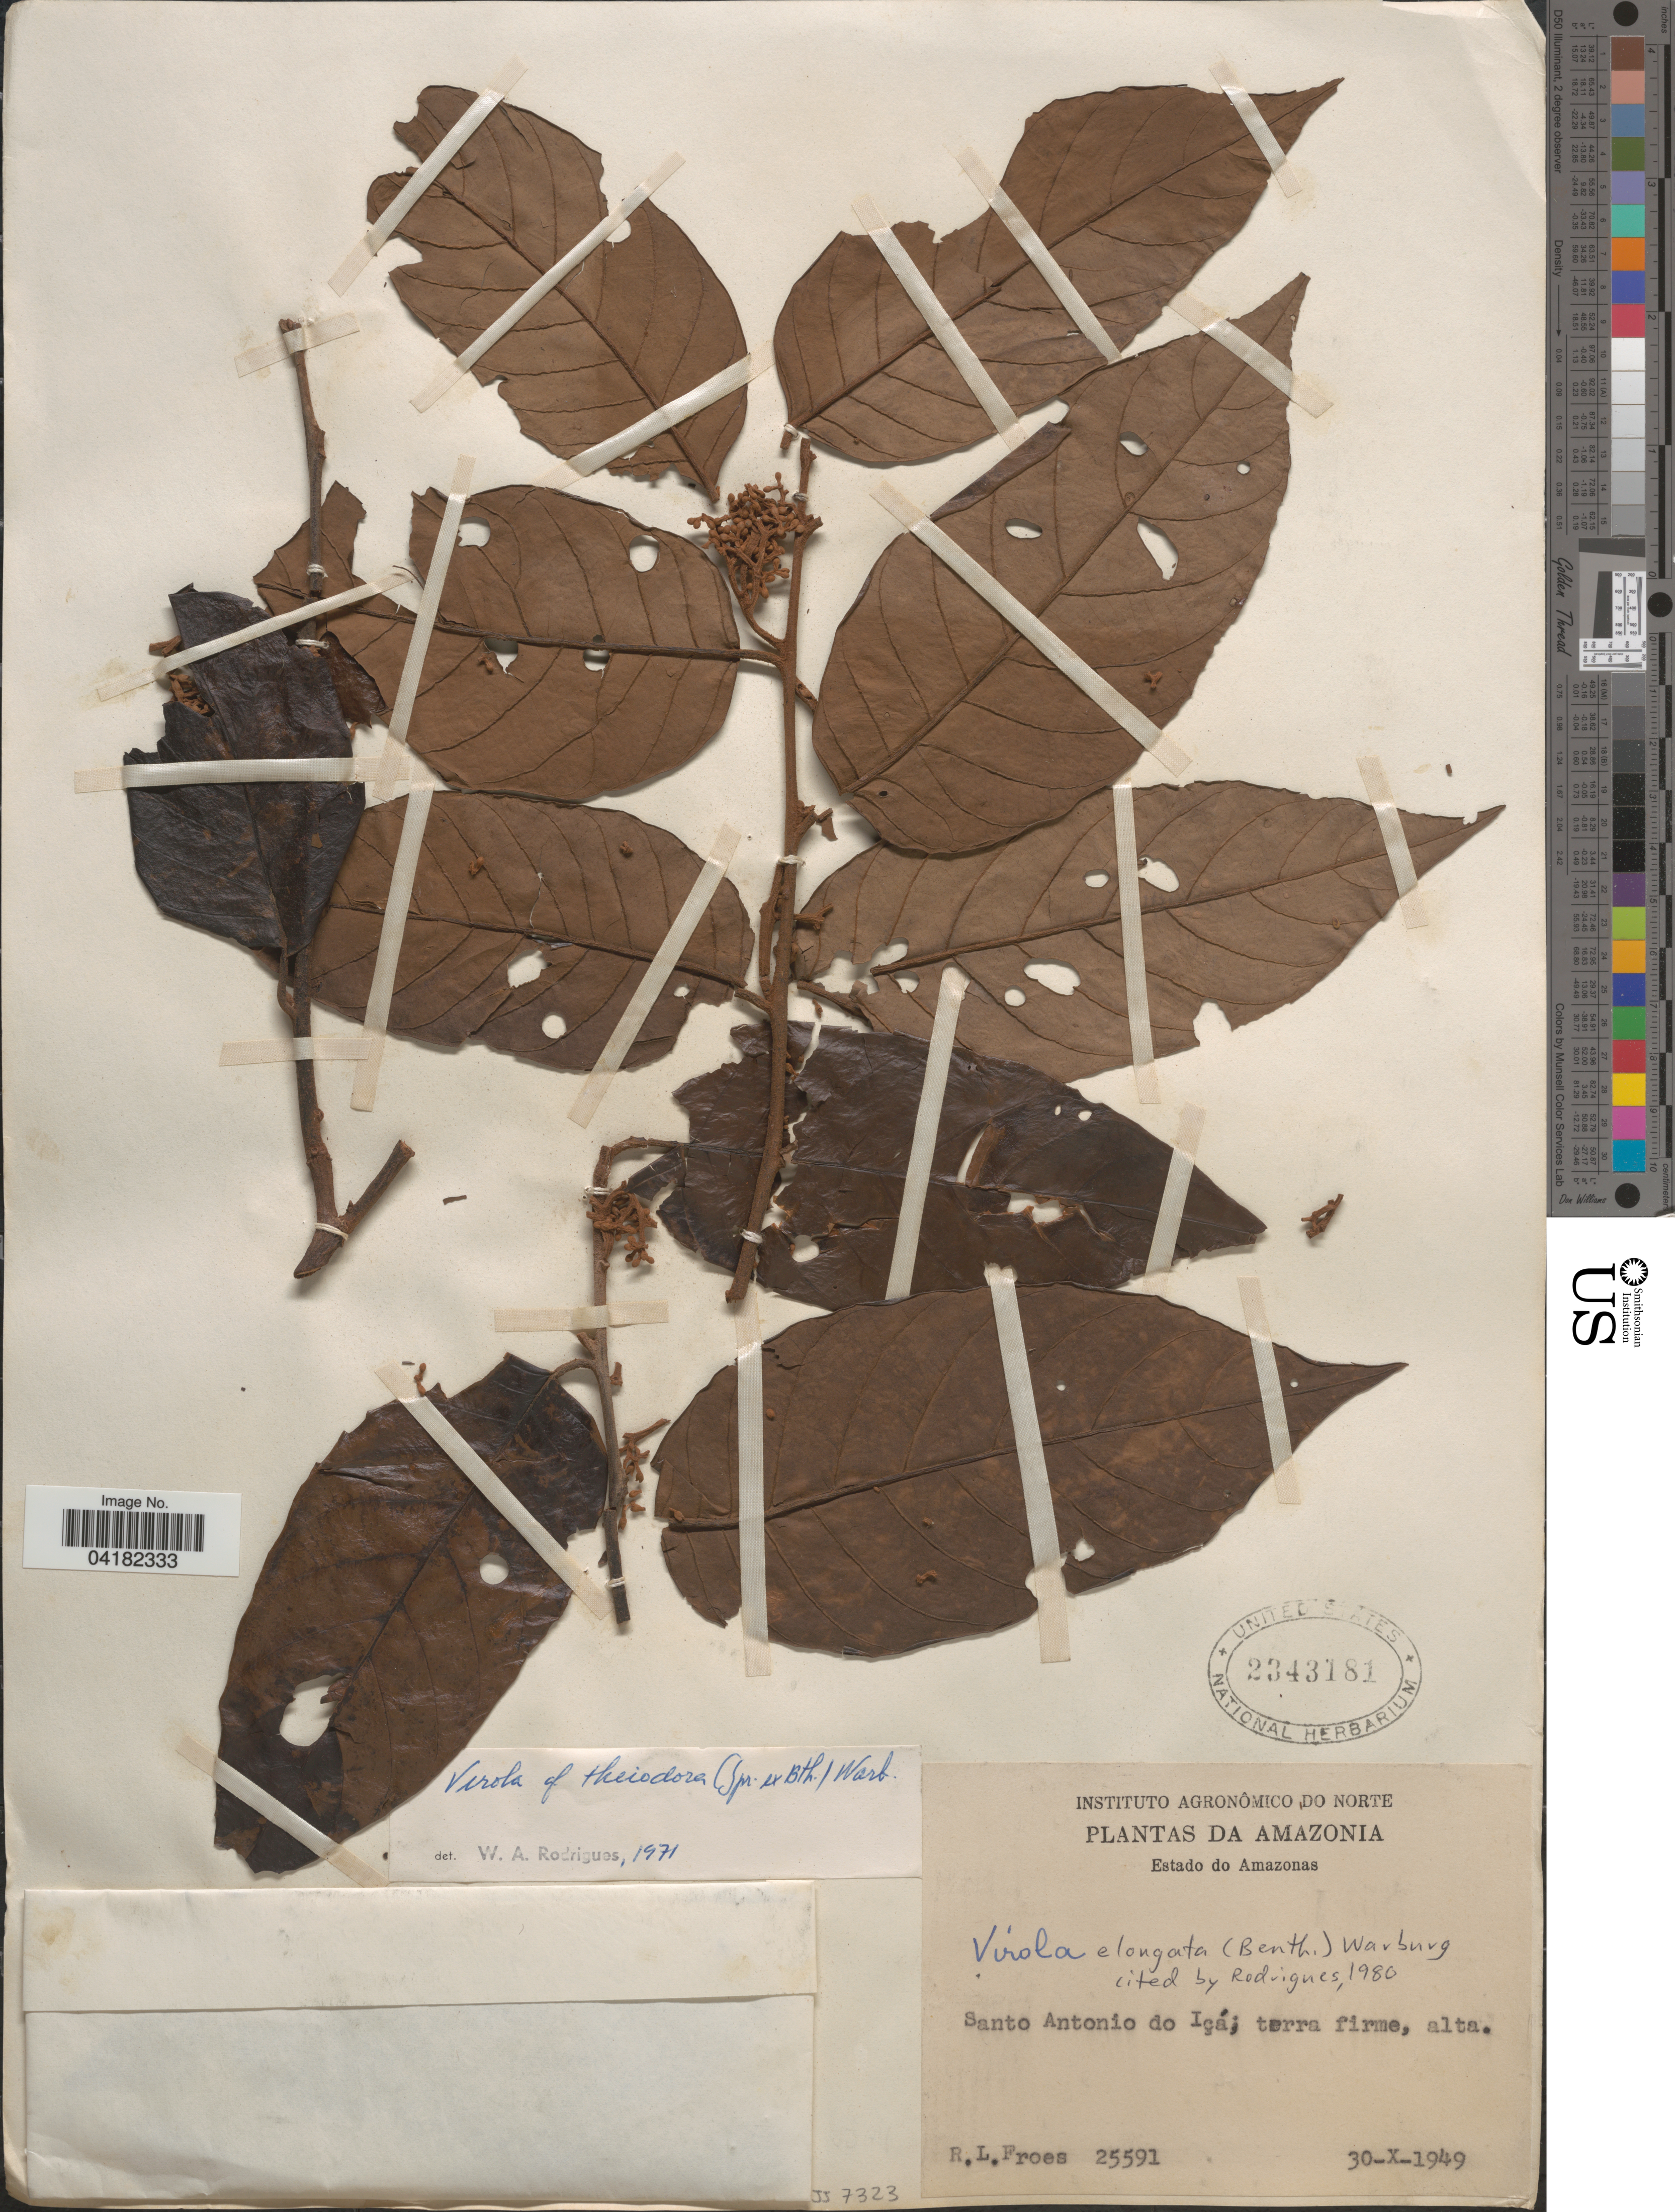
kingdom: Plantae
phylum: Tracheophyta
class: Magnoliopsida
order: Magnoliales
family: Myristicaceae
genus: Virola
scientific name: Virola theiodora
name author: (Spruce ex Benth.) Warb.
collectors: R. Froes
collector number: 25591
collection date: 1949-10-30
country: Peru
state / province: Ica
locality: Amazonia. Estado do Amazonas. Santo Antonio do Içá.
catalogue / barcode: US 2343181